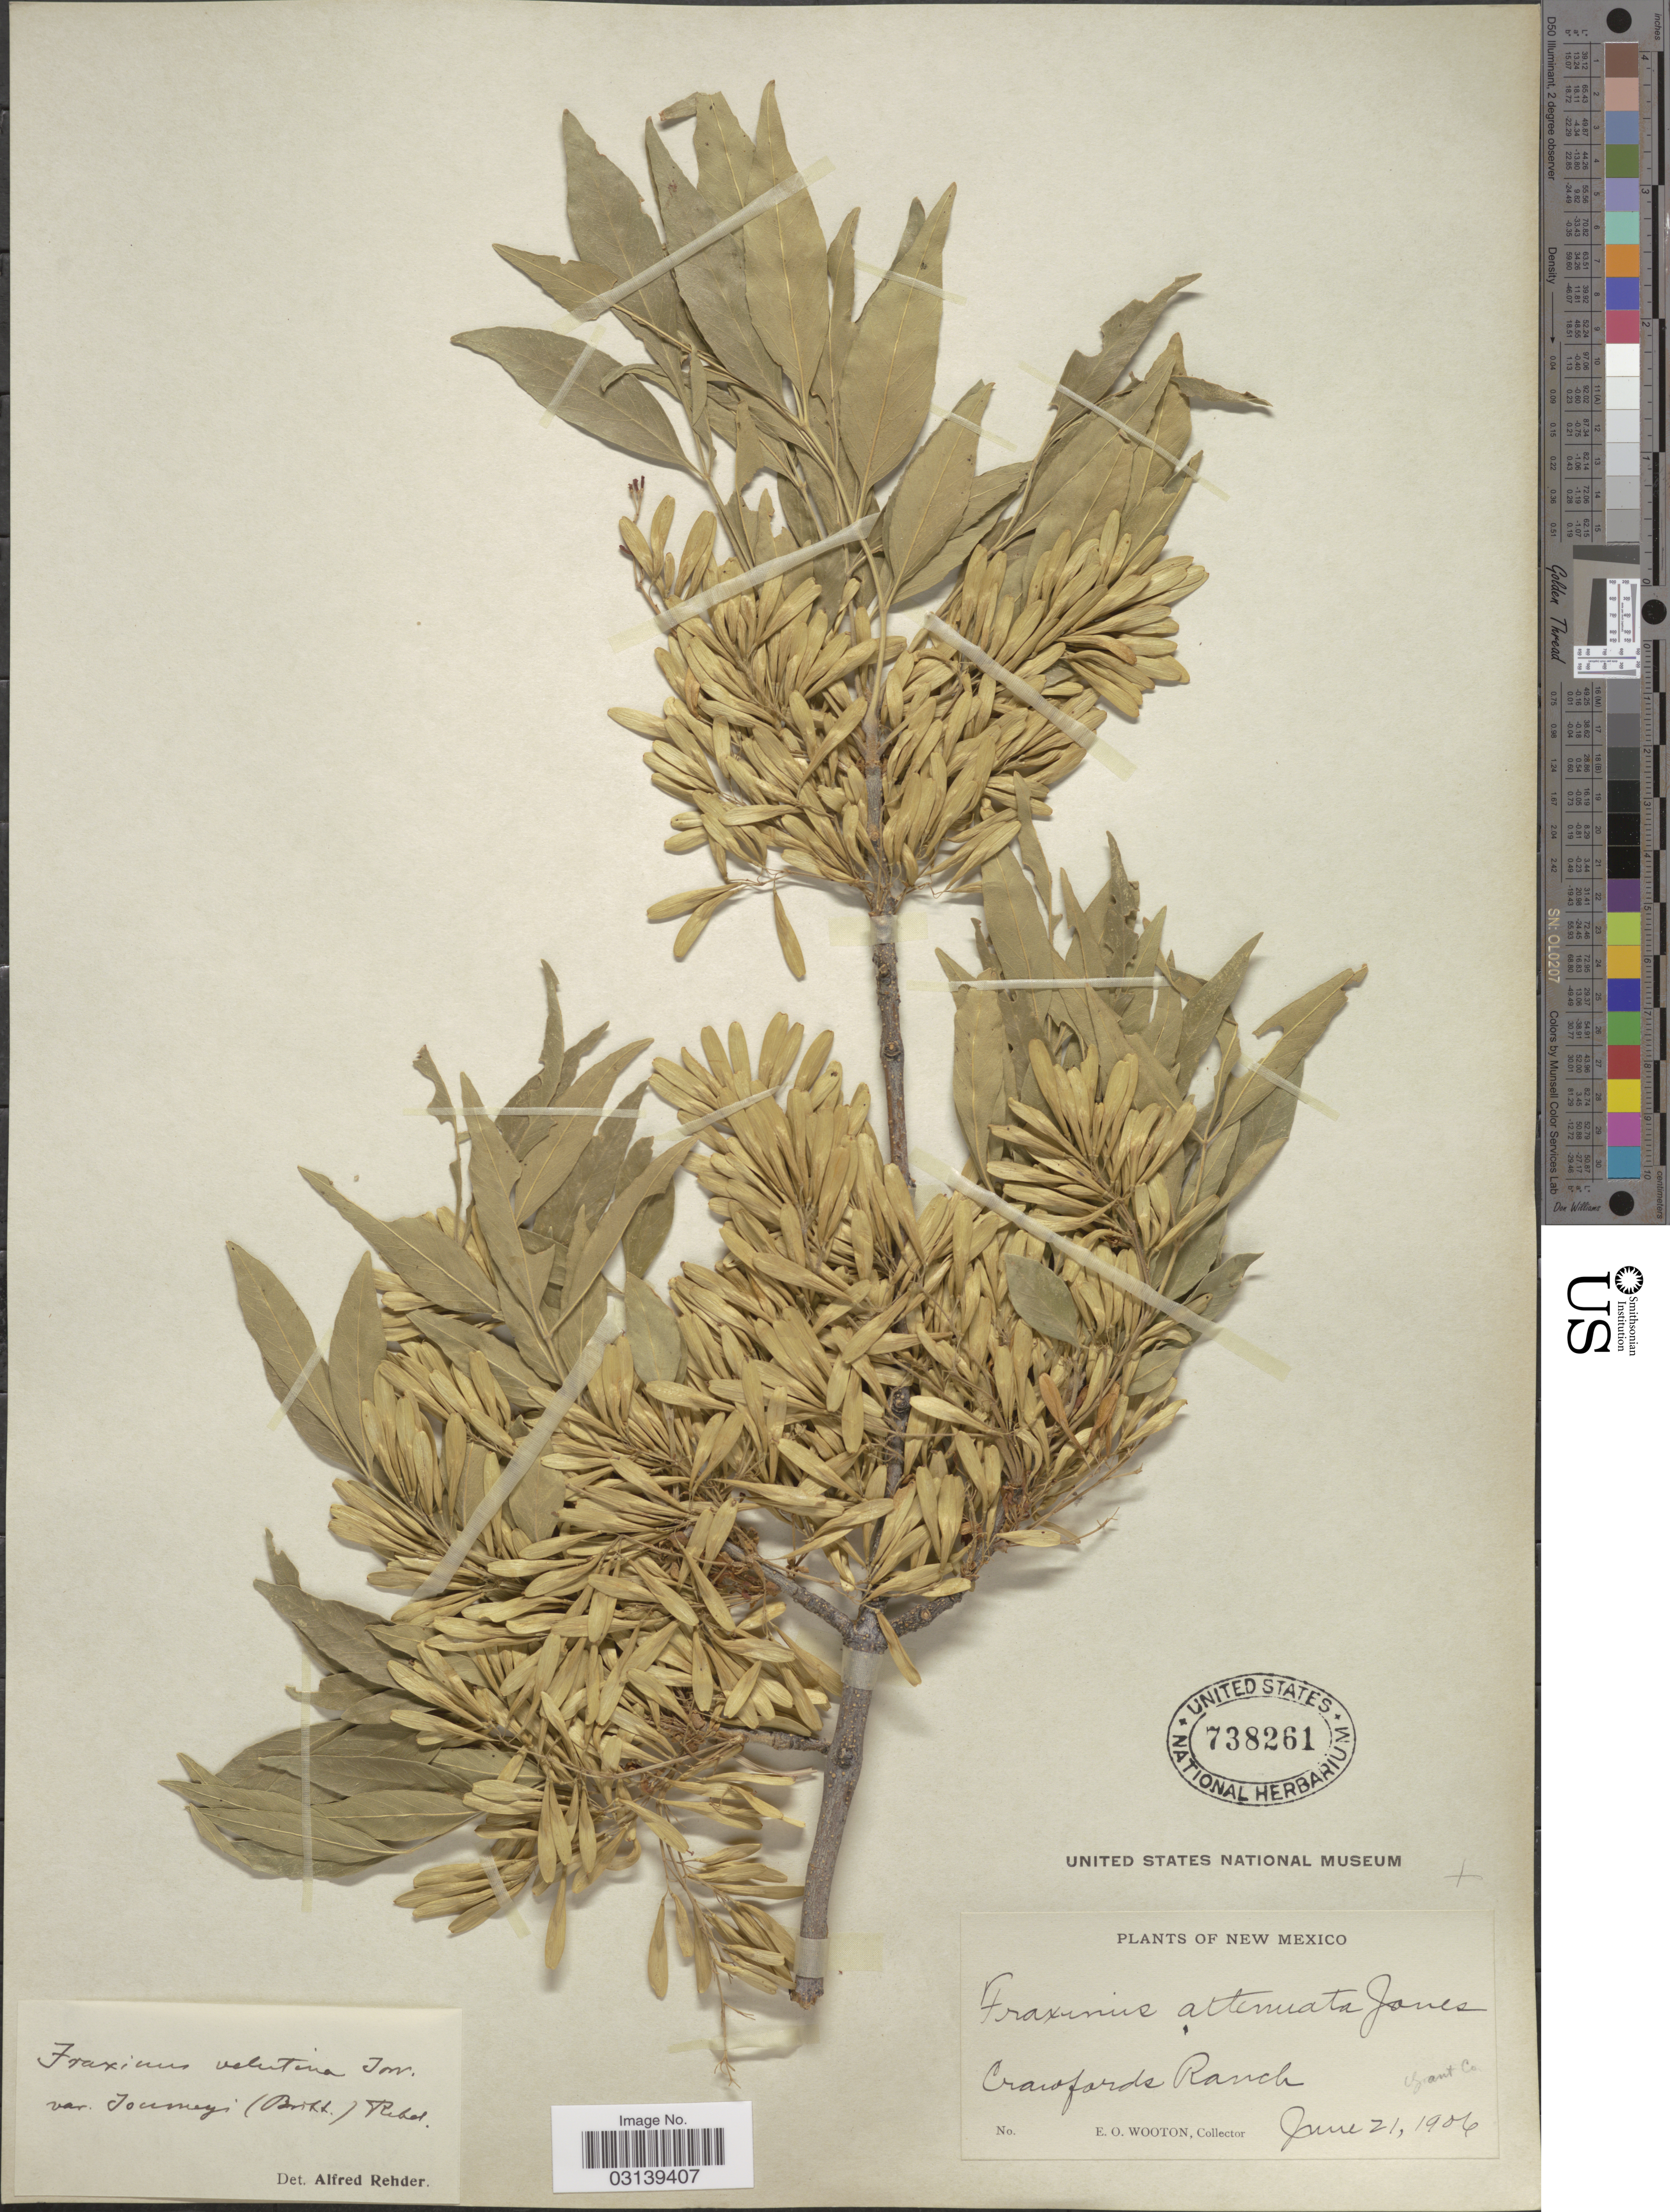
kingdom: Plantae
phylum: Tracheophyta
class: Magnoliopsida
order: Lamiales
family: Oleaceae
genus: Fraxinus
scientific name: Fraxinus velutina var. toumeyi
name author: (Britton) Rehder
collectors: E. O. Wooton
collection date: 1906-06-21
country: United States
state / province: New Mexico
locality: Crawfords Ranch, Grant Co.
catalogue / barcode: US 738261